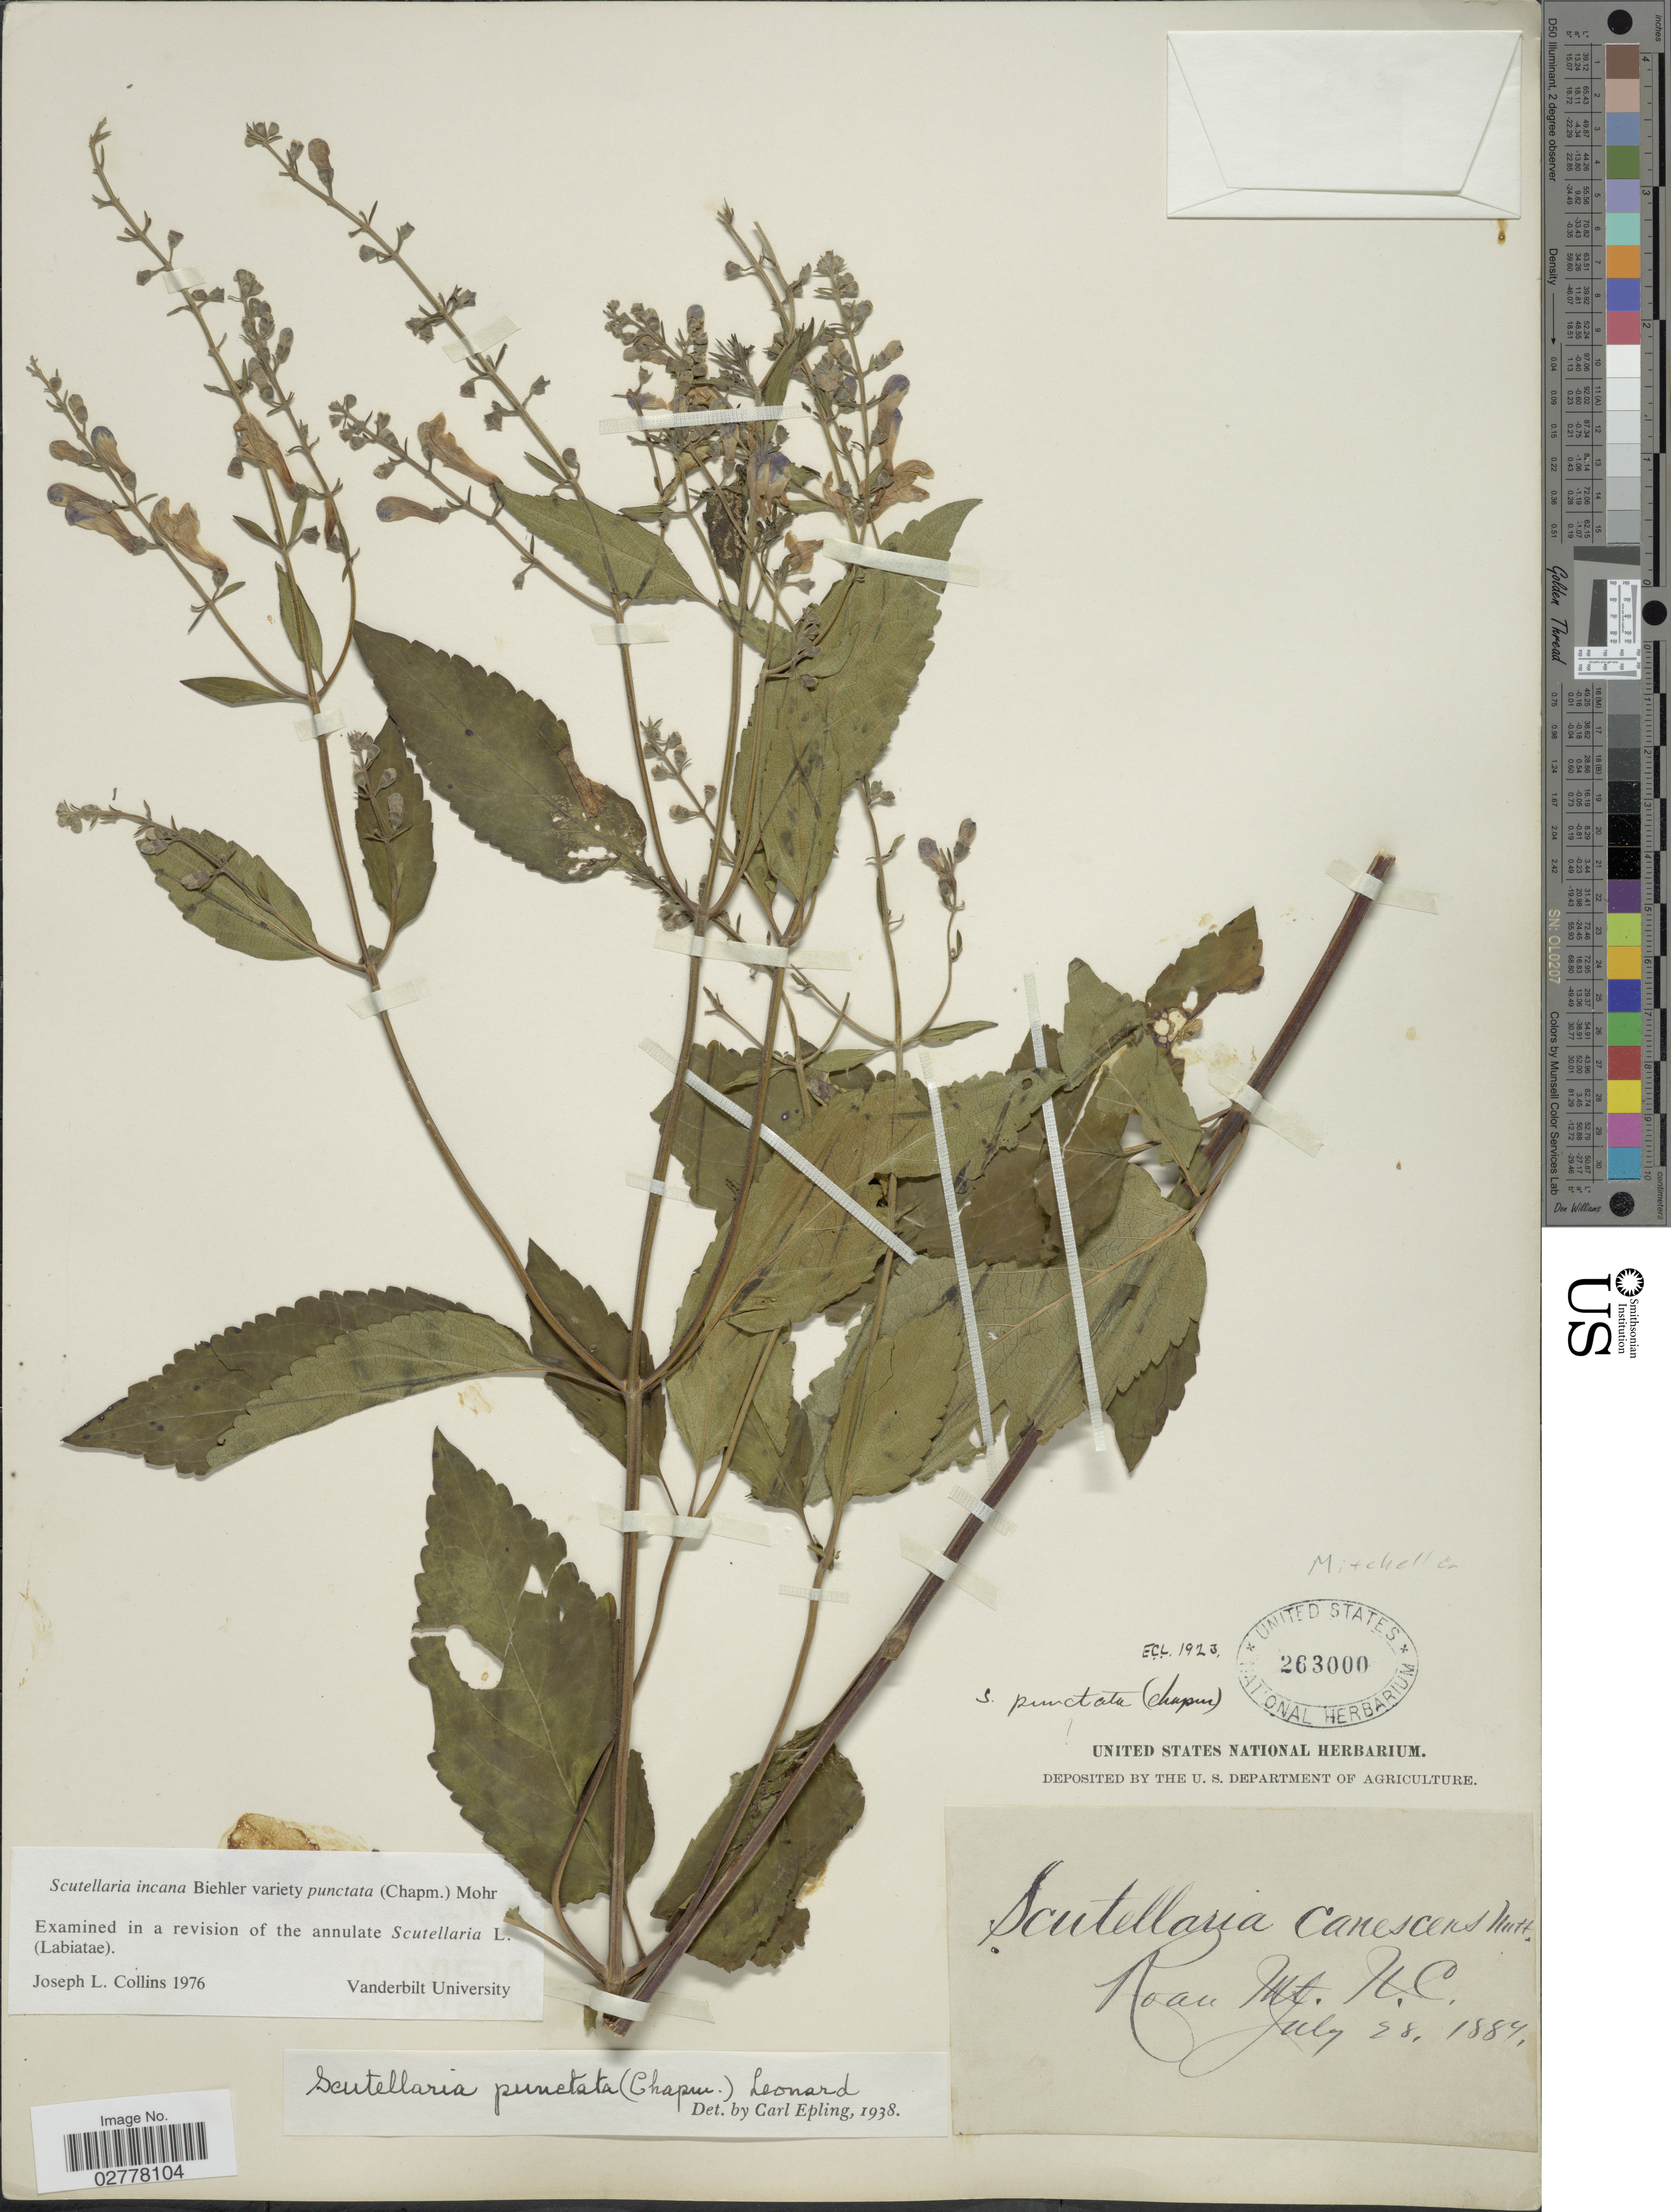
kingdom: Plantae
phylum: Tracheophyta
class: Magnoliopsida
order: Lamiales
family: Lamiaceae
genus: Scutellaria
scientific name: Scutellaria incana var. punctata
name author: (Chapm.) C. Mohr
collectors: ex herb. United States National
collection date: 1884-07-28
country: United States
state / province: North Carolina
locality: Roan Mt. Mitchell Co.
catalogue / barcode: US 263000